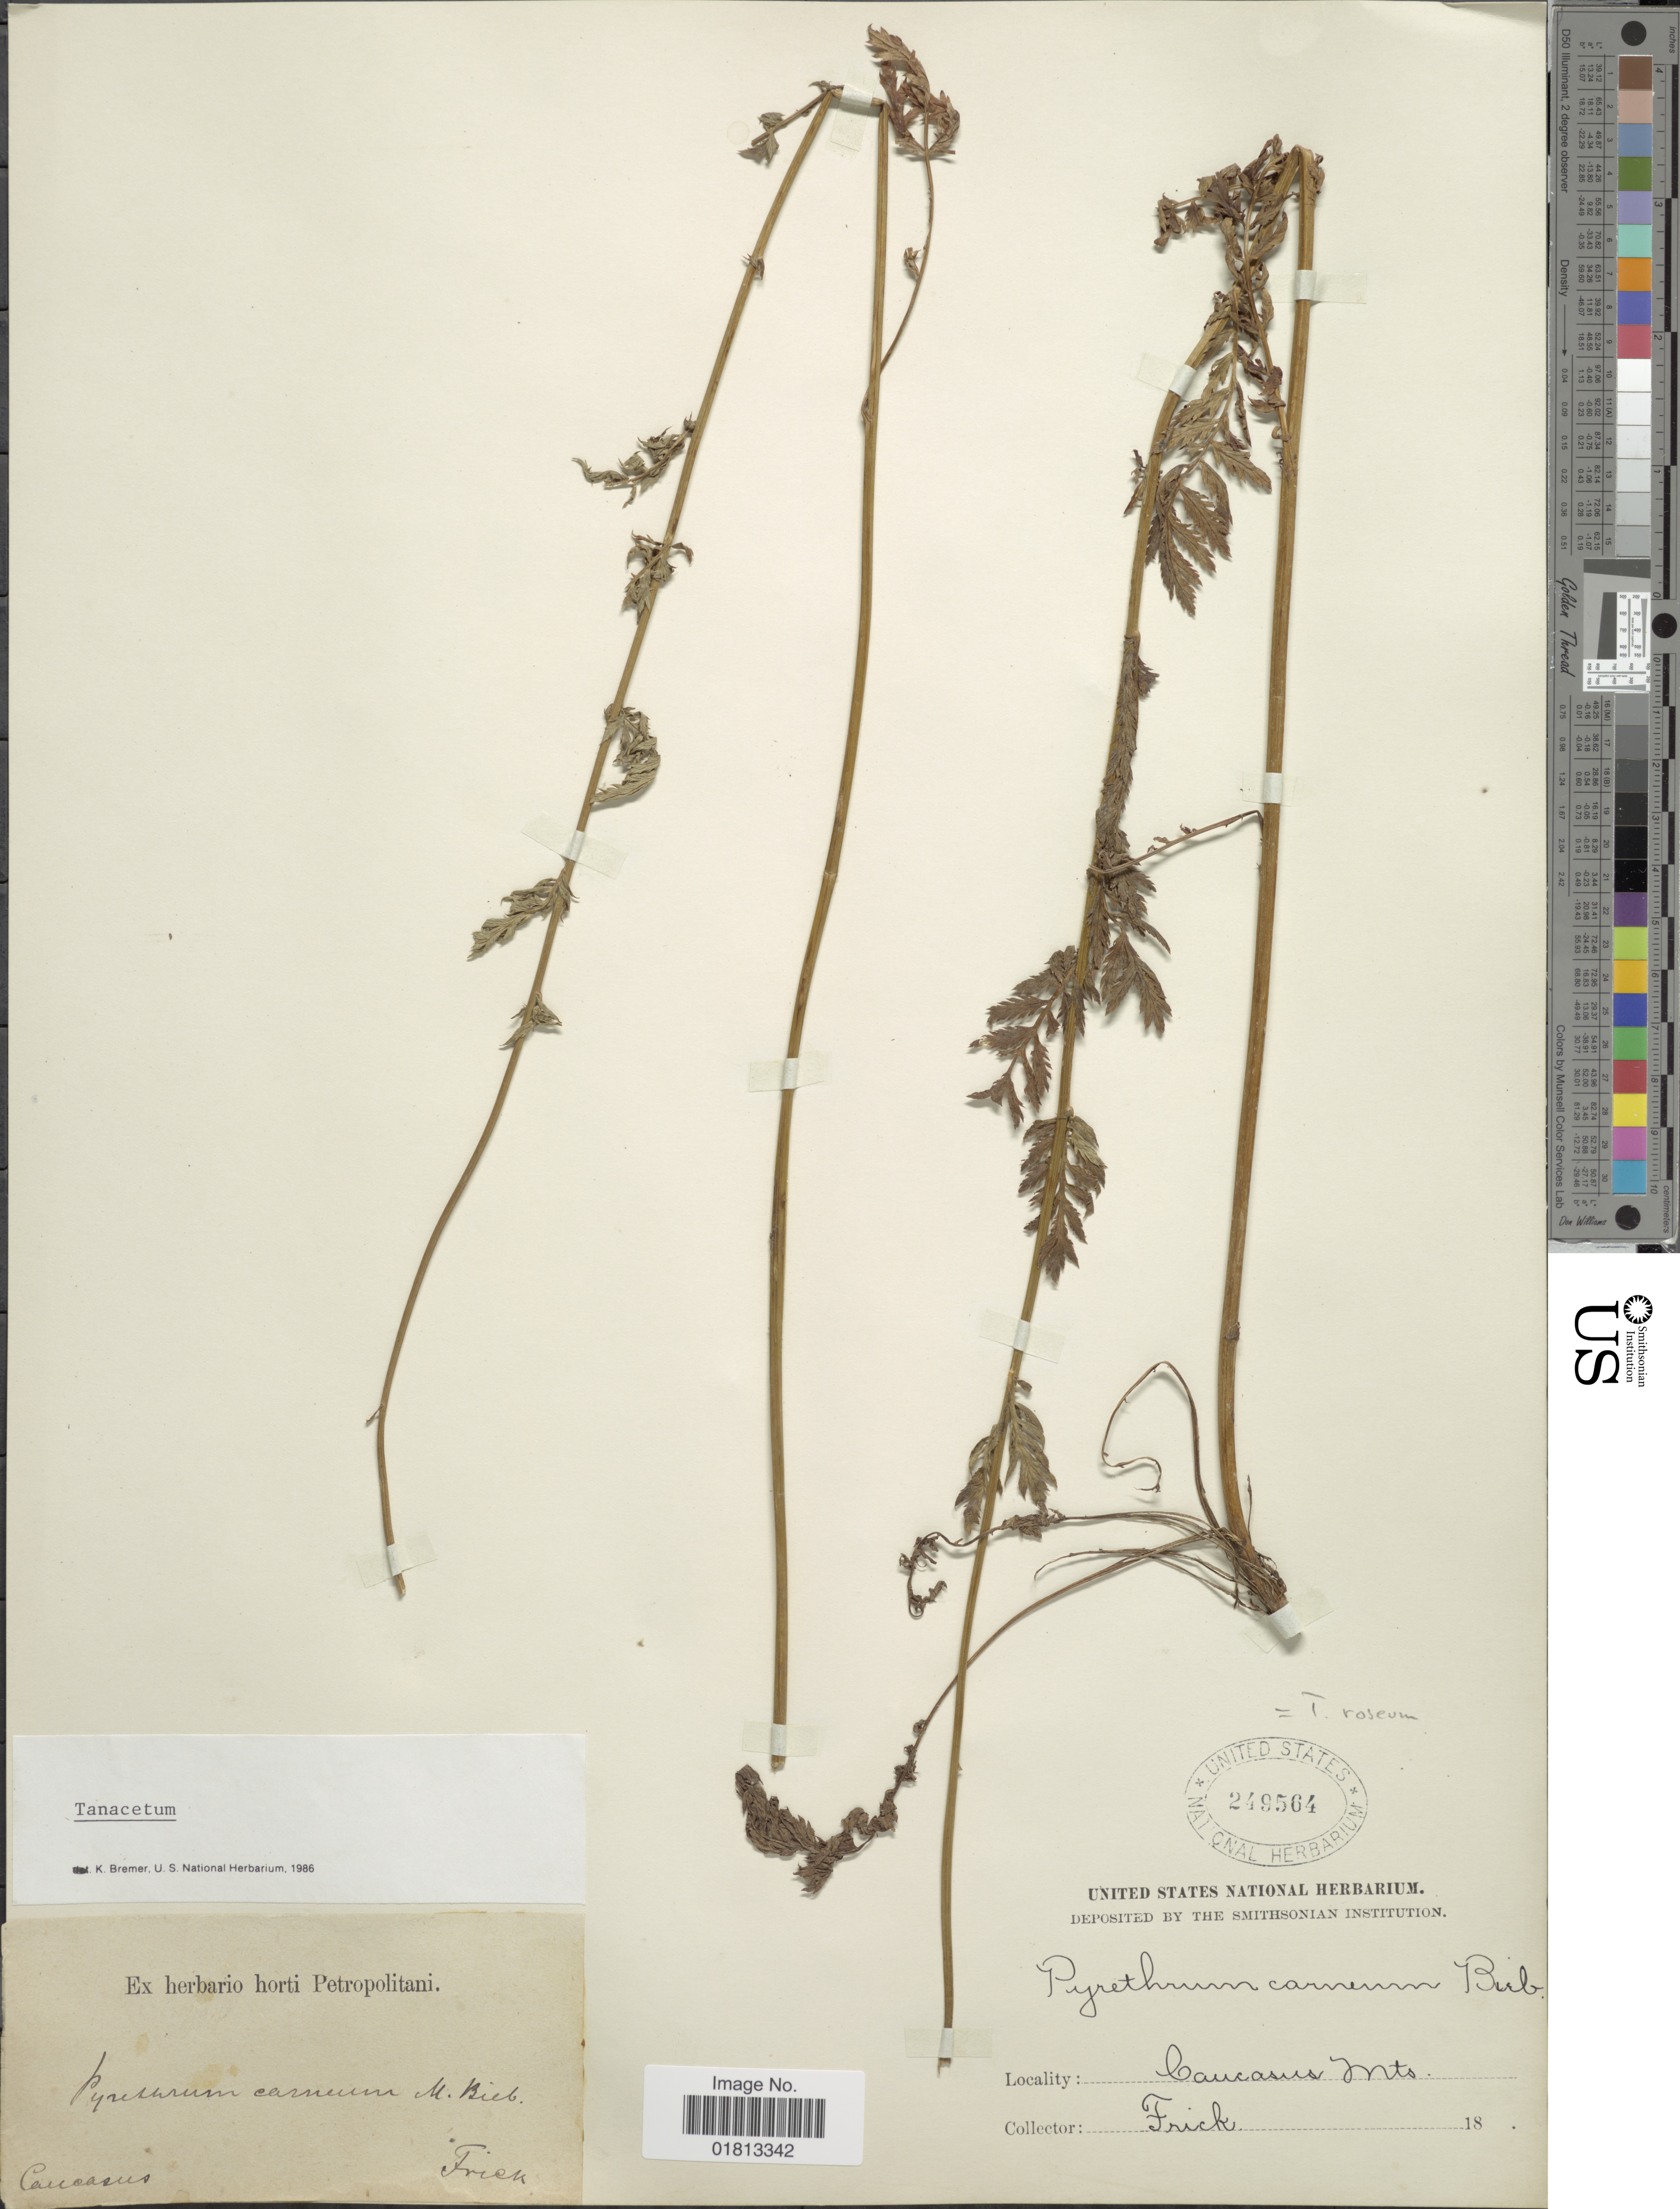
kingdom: Plantae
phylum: Tracheophyta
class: Magnoliopsida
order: Asterales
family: Asteraceae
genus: Tanacetum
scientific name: Tanacetum roseum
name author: Sch. Bip.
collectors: Frick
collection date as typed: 18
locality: Caucasus Mts.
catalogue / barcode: US 249564